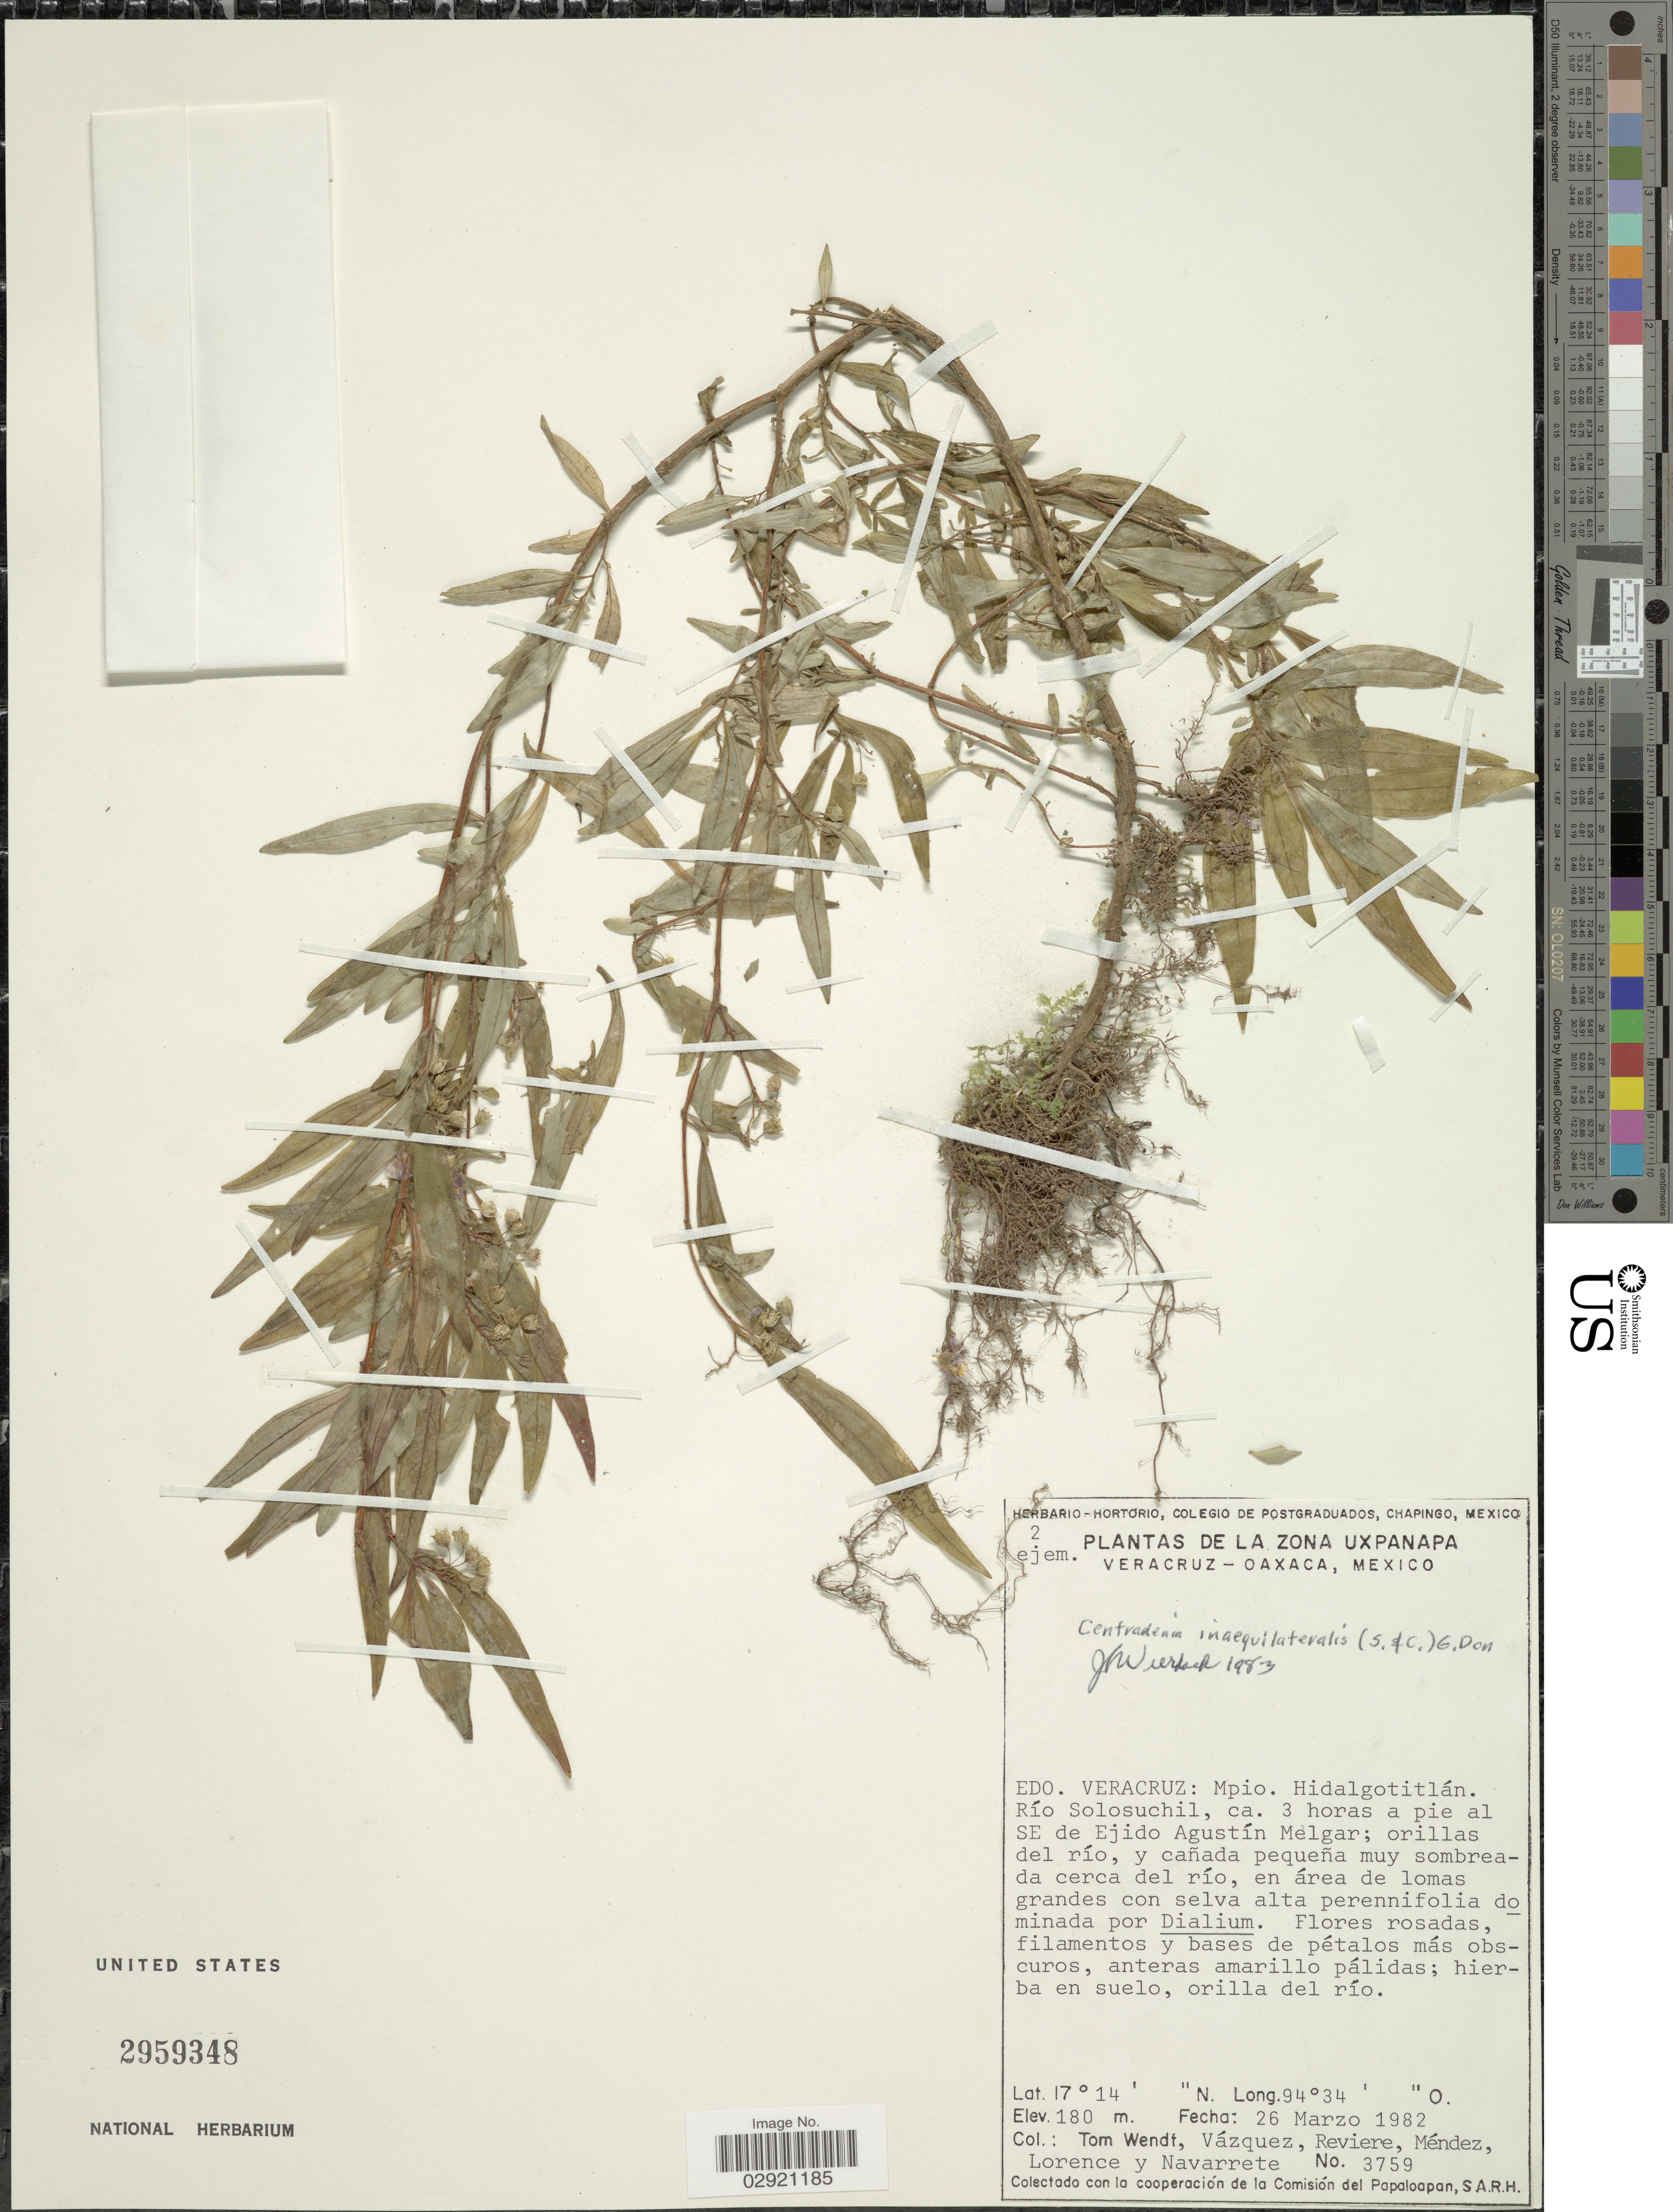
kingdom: Plantae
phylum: Tracheophyta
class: Magnoliopsida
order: Myrtales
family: Melastomataceae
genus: Centradenia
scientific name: Centradenia inaequilateralis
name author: (Gleason) G. Don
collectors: T. L. Wendt, -. Vazquez, Reviere, -. Mendez & et al.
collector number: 3759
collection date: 1982-03-26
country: Mexico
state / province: Veracruz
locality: Edo. Veracruz: Mpio. Hidalgotitlán. Río Solosuchil, ca. 3 horas a pie al SE de Ejido Agustín Melgar.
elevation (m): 180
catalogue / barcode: US 2959348